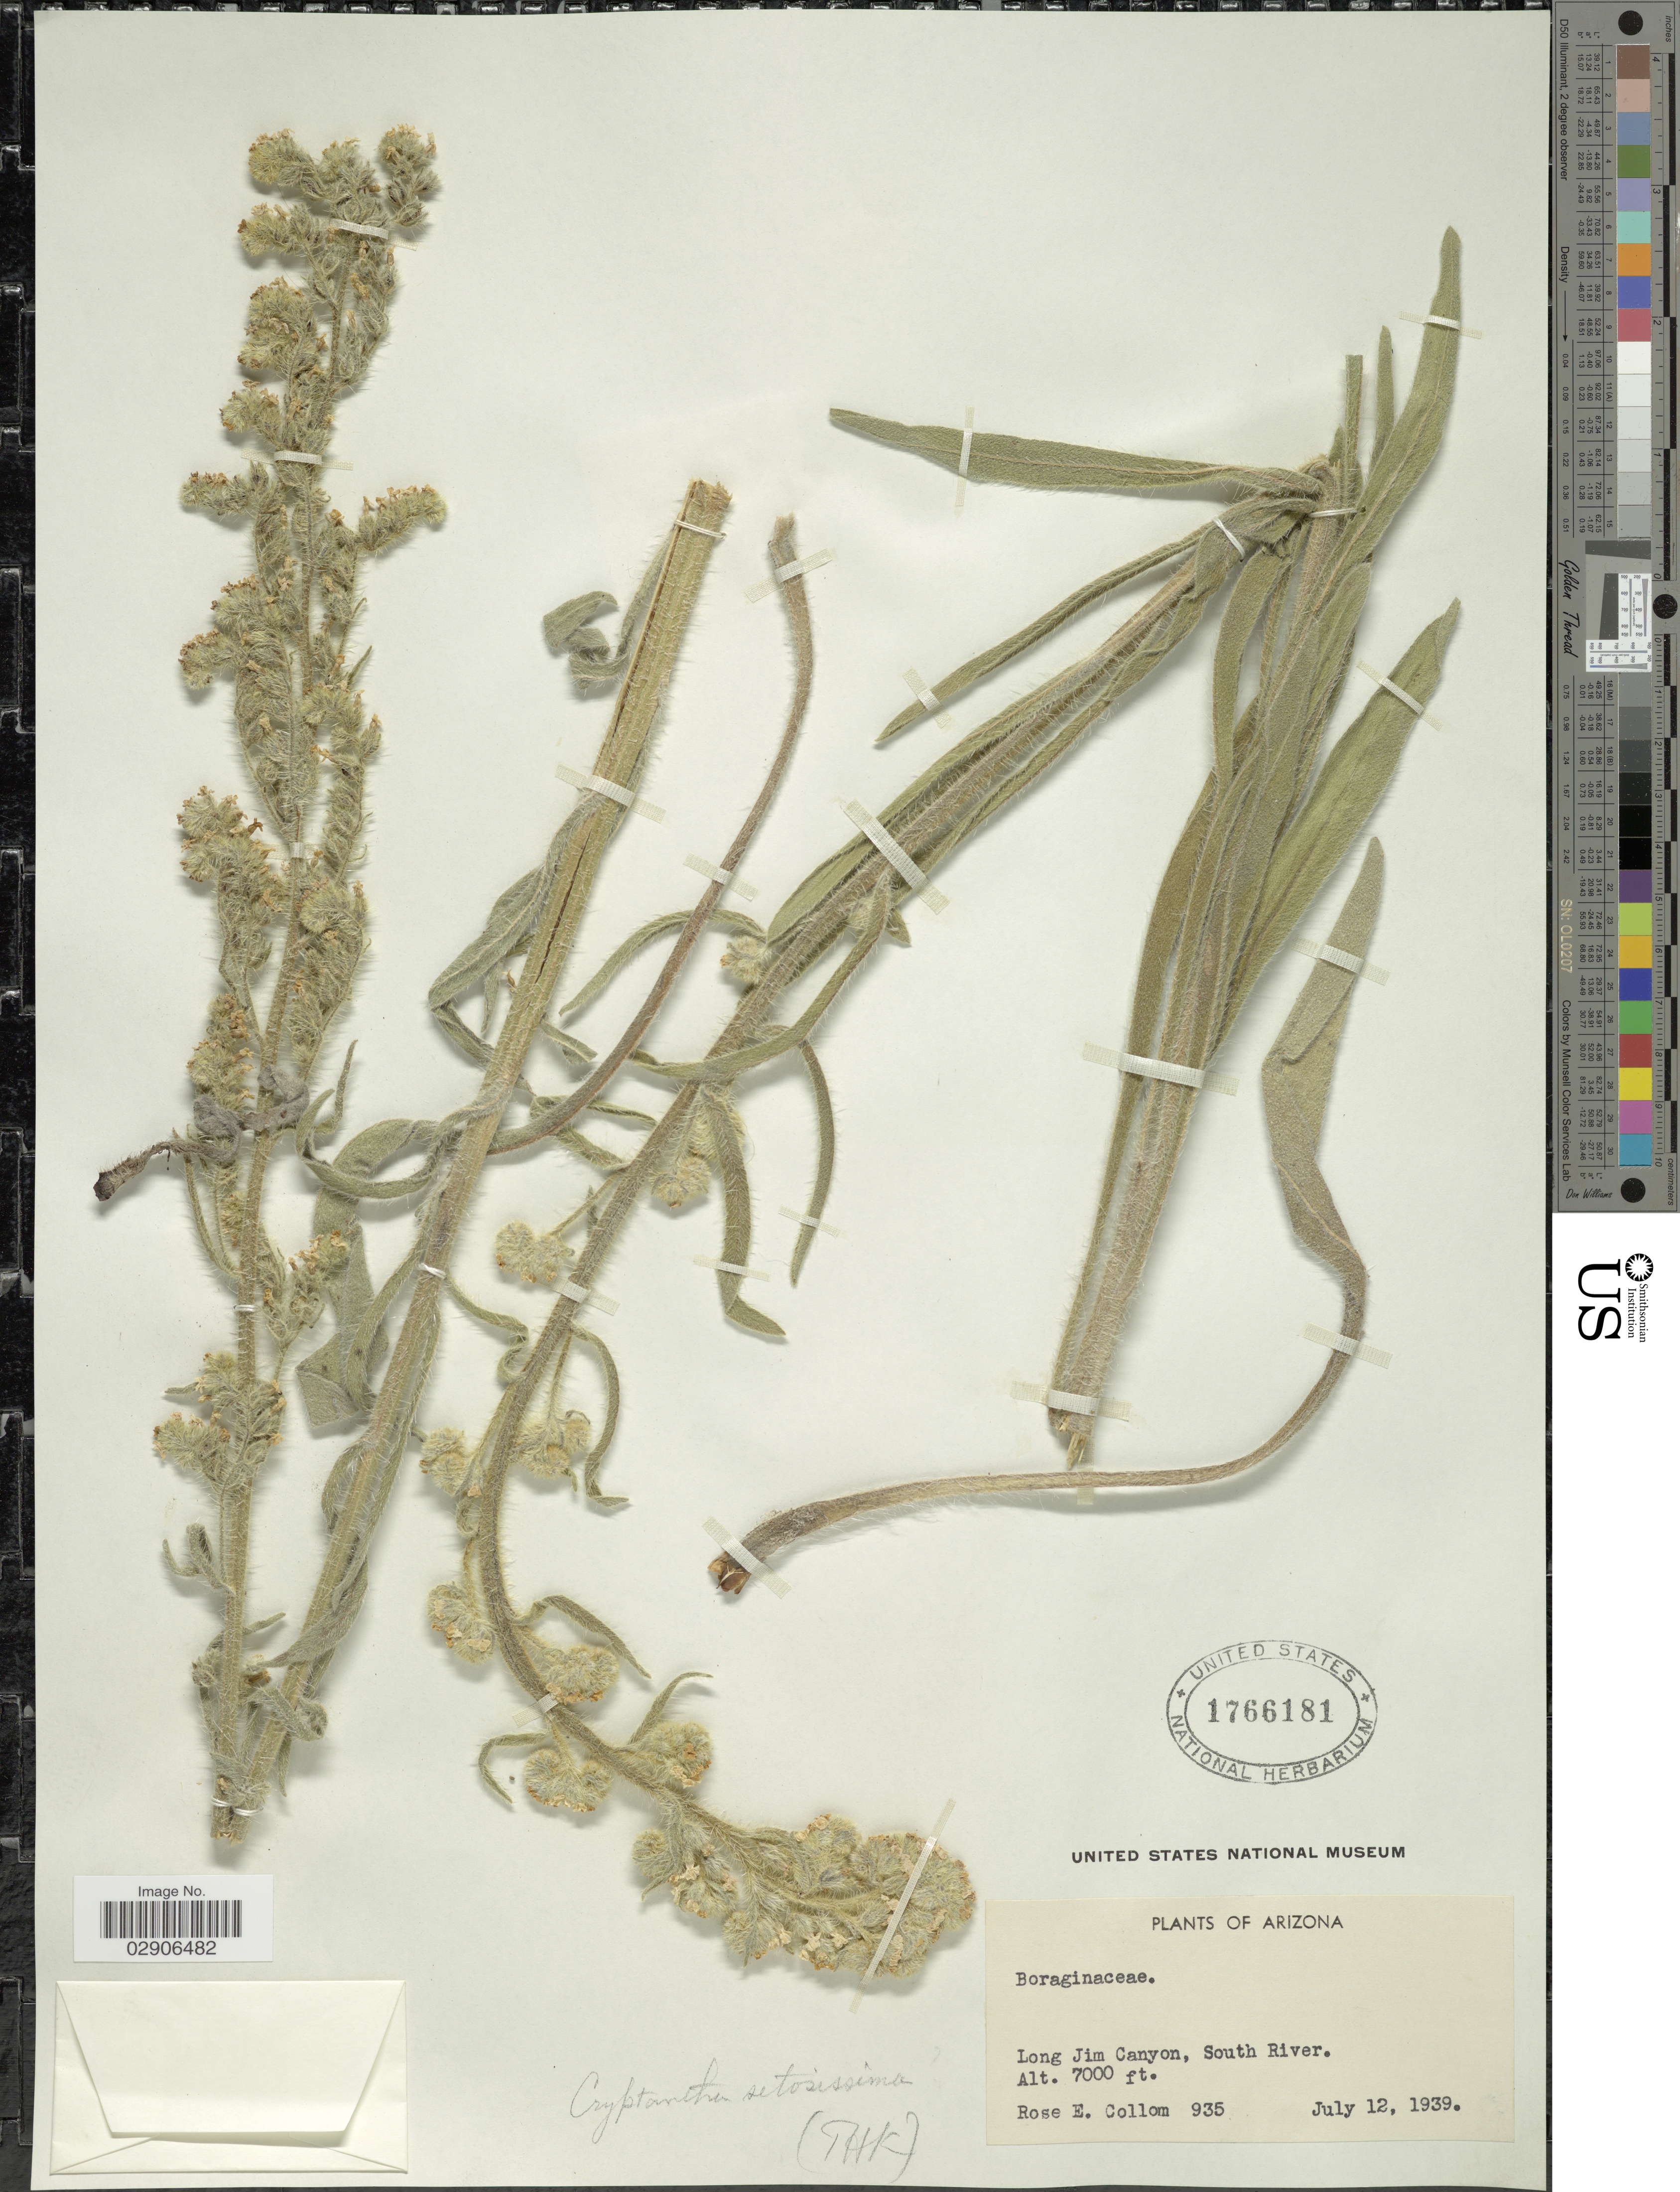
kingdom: Plantae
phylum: Tracheophyta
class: Magnoliopsida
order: Boraginales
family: Boraginaceae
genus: Oreocarya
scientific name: Oreocarya setosissima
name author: (A. Gray) Greene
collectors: R. E. Collom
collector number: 935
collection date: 1939-07-12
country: United States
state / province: Arizona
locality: Long Jim Canyon, South River.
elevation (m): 2134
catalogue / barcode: US 1766181